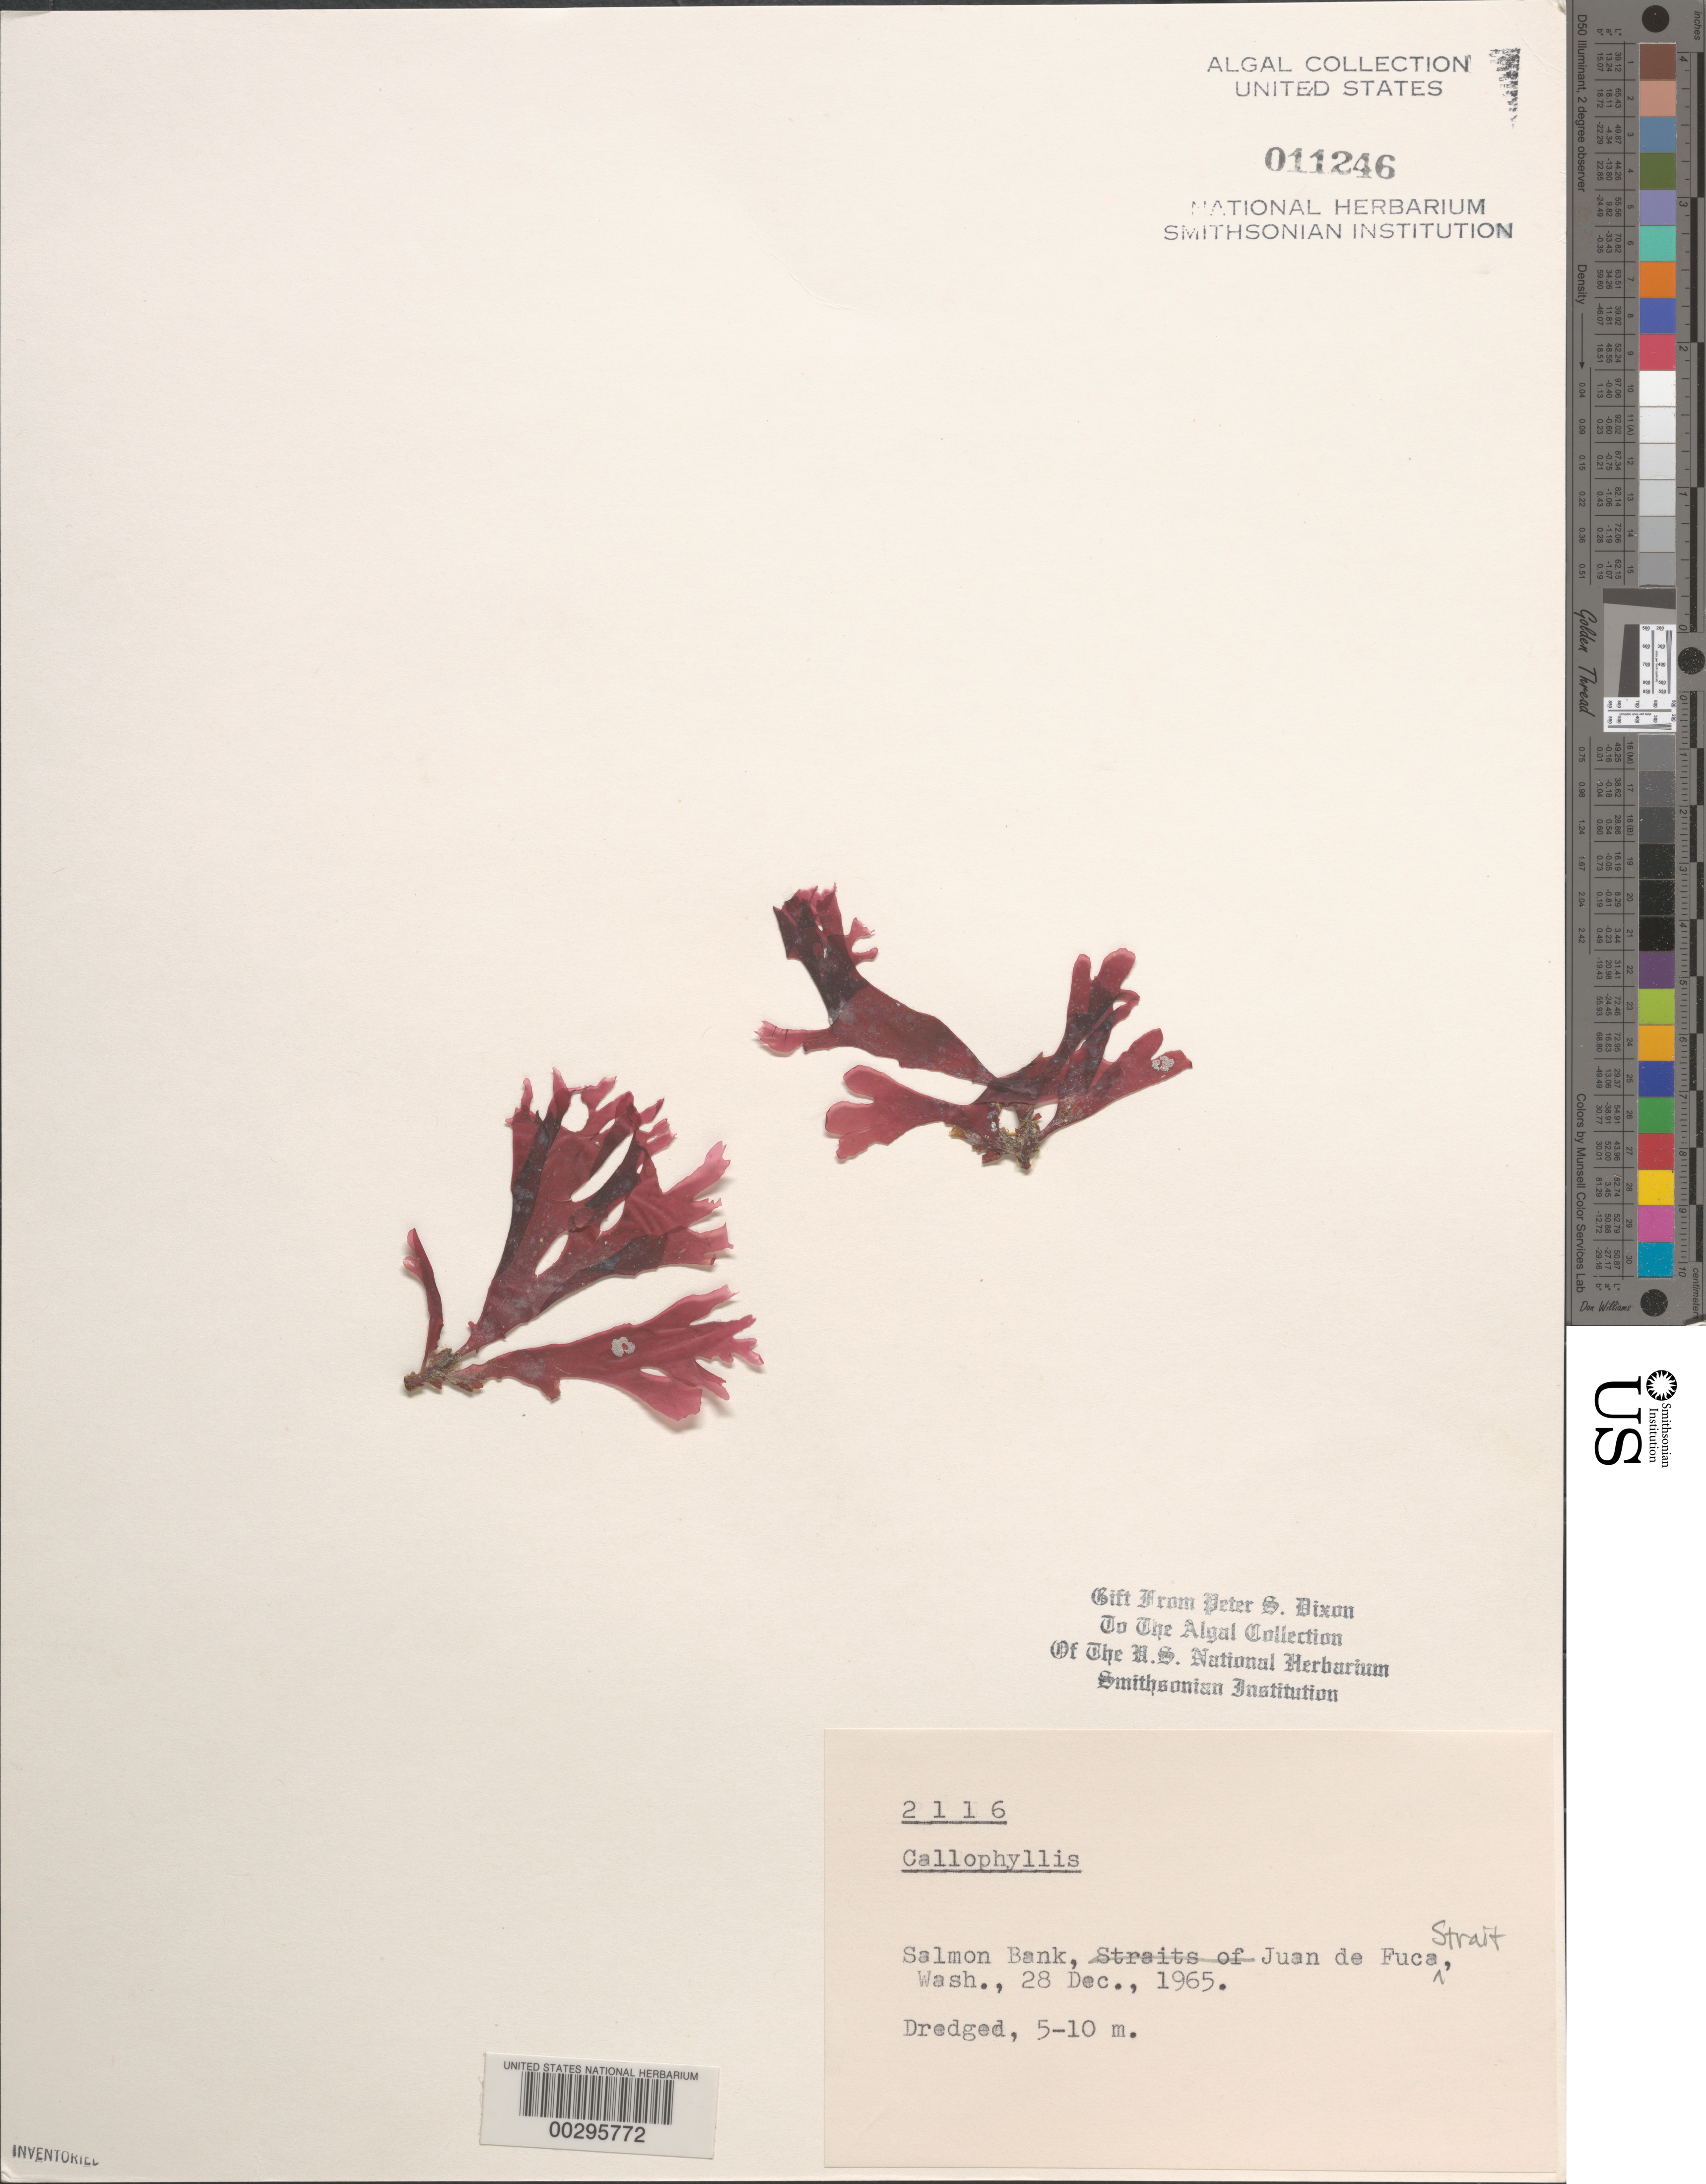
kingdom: Plantae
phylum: Rhodophyta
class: Florideophyceae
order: Gigartinales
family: Kallymeniaceae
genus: Callophyllis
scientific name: Callophyllis sp.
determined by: Dixon, P. S.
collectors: P. S. Dixon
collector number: PSD 2116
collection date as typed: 28 Dec 1965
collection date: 1965-12-28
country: United States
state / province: Washington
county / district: San Juan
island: San Juan Islands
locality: Salmon Bank, Strait of Juan de Fuca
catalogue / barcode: US 11246